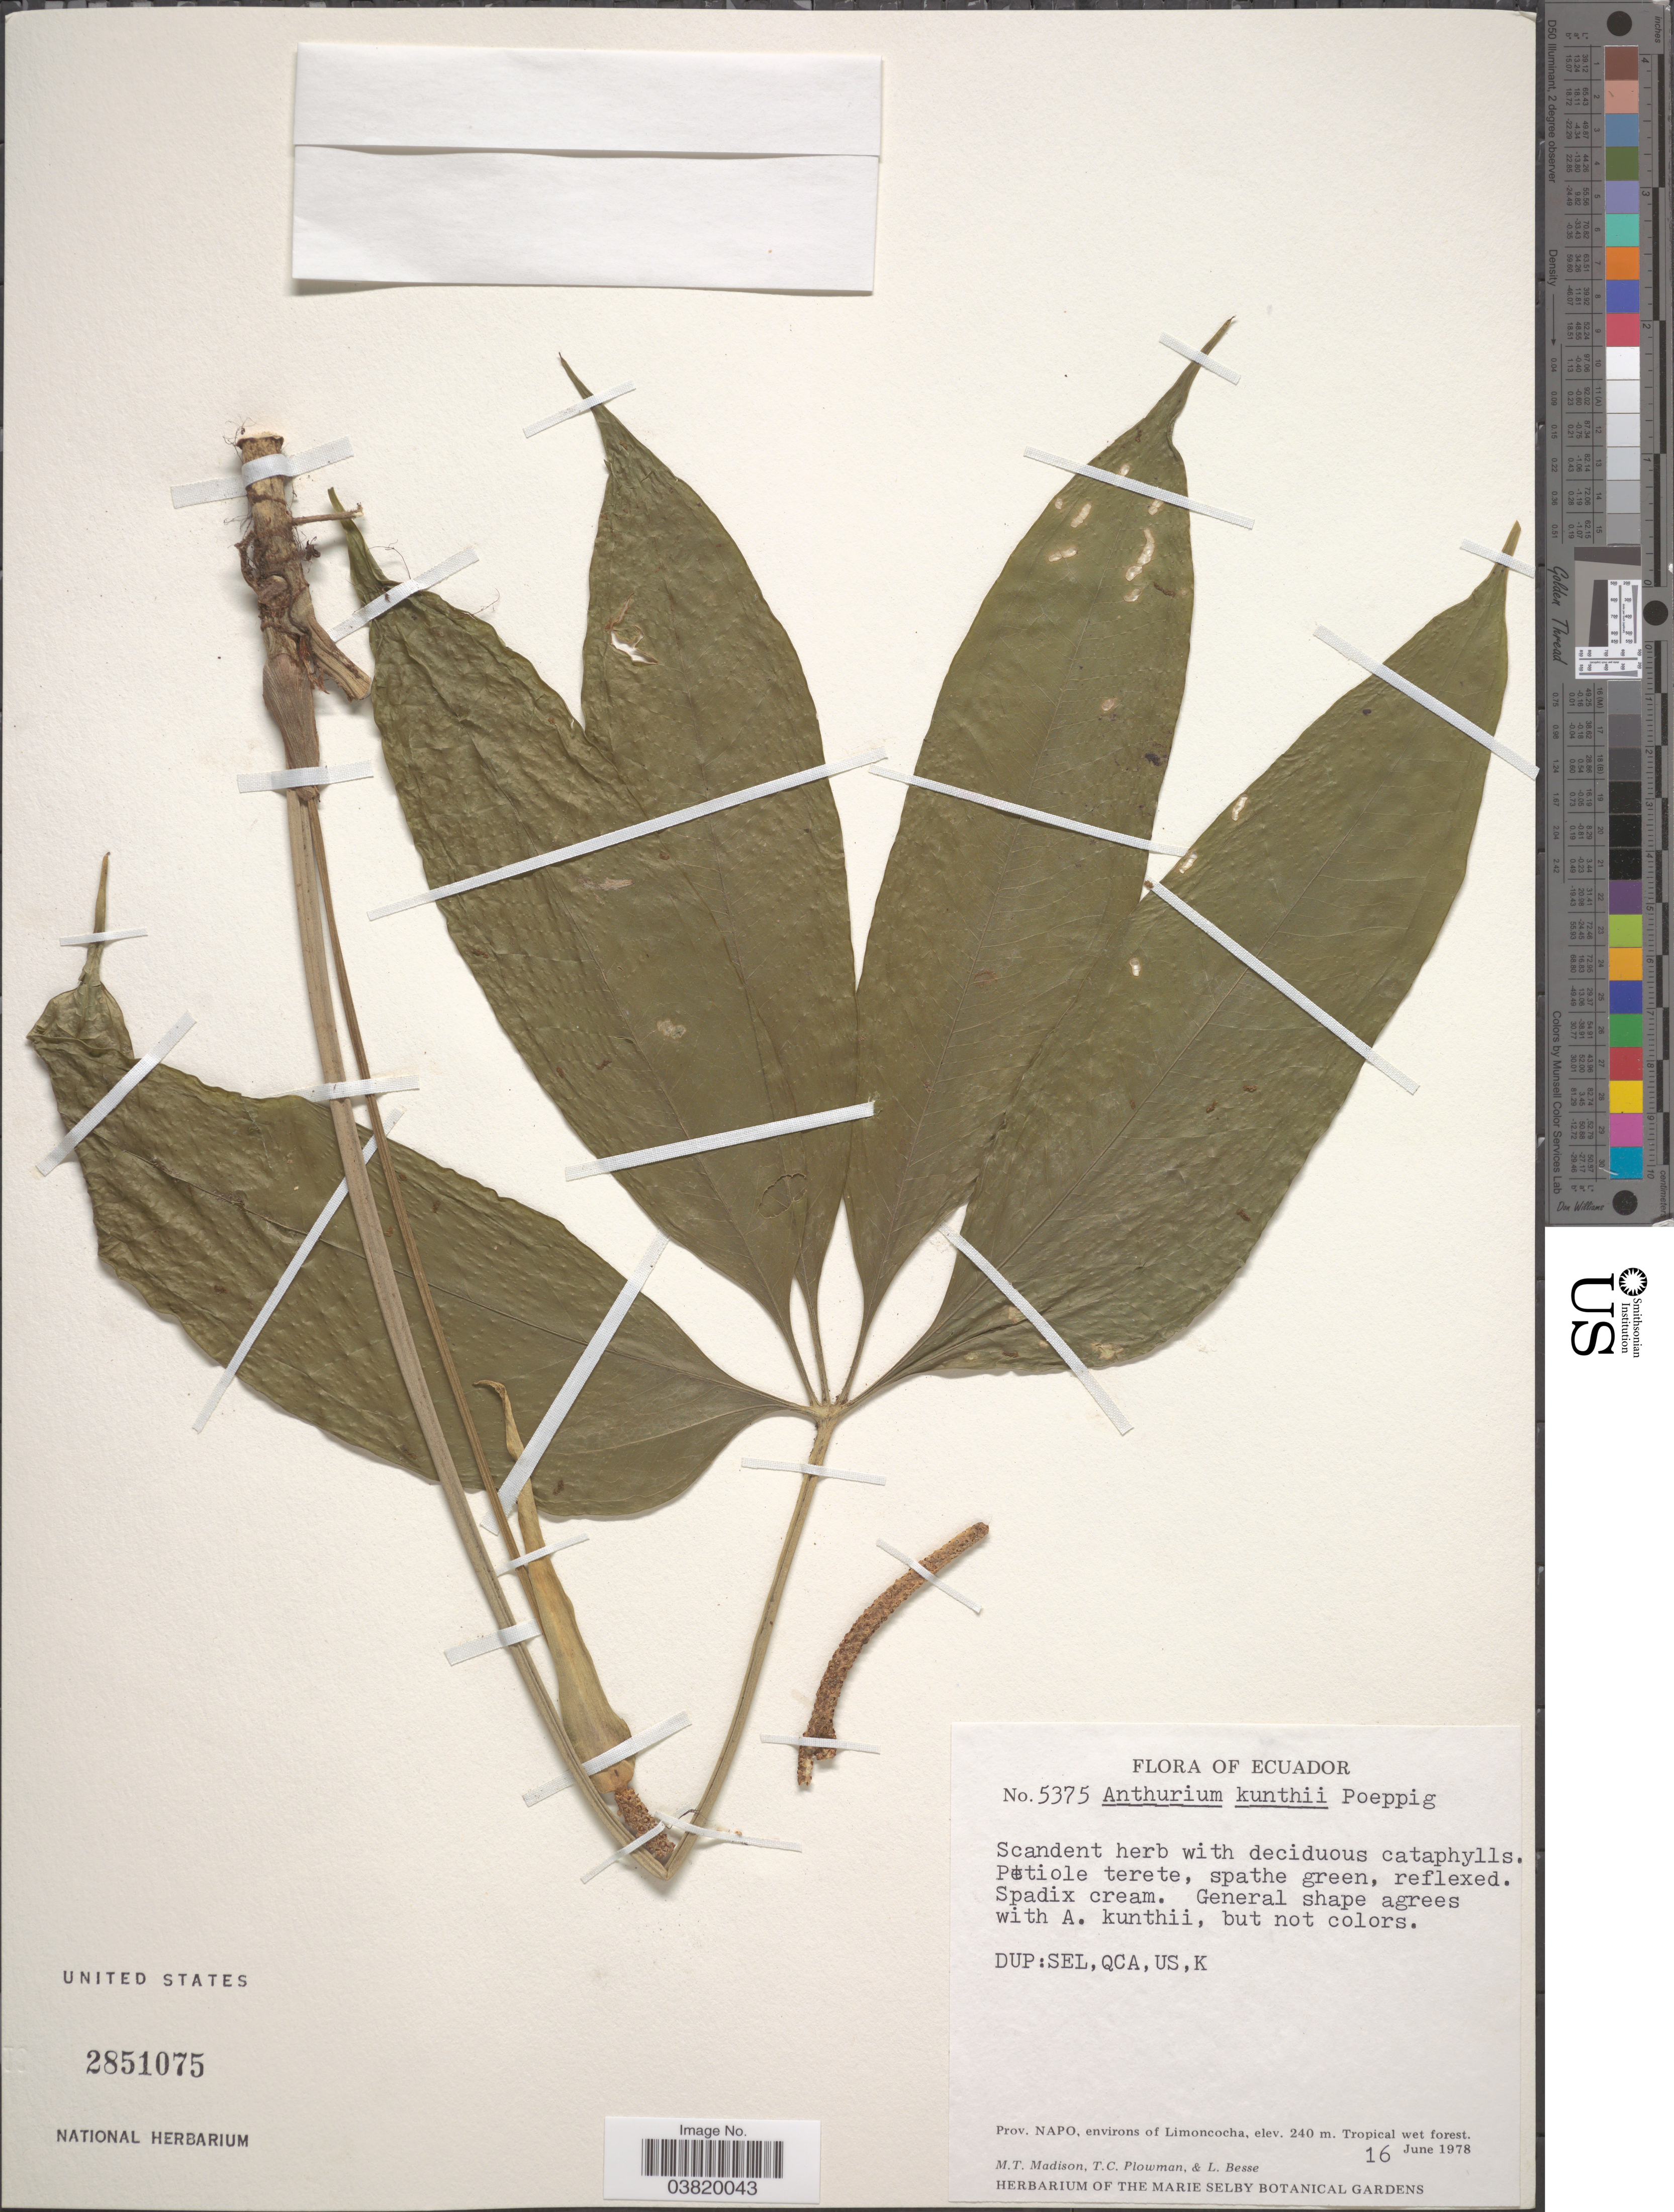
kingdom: Plantae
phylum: Tracheophyta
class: Liliopsida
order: Alismatales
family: Araceae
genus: Anthurium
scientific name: Anthurium kunthii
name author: Poepp.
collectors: M. T. Madison, T. Plowman & L. Besse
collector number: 5375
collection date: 1978-06-16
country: Ecuador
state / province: Napo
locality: Environs of Limoncocha.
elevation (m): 240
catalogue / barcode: US 2851075